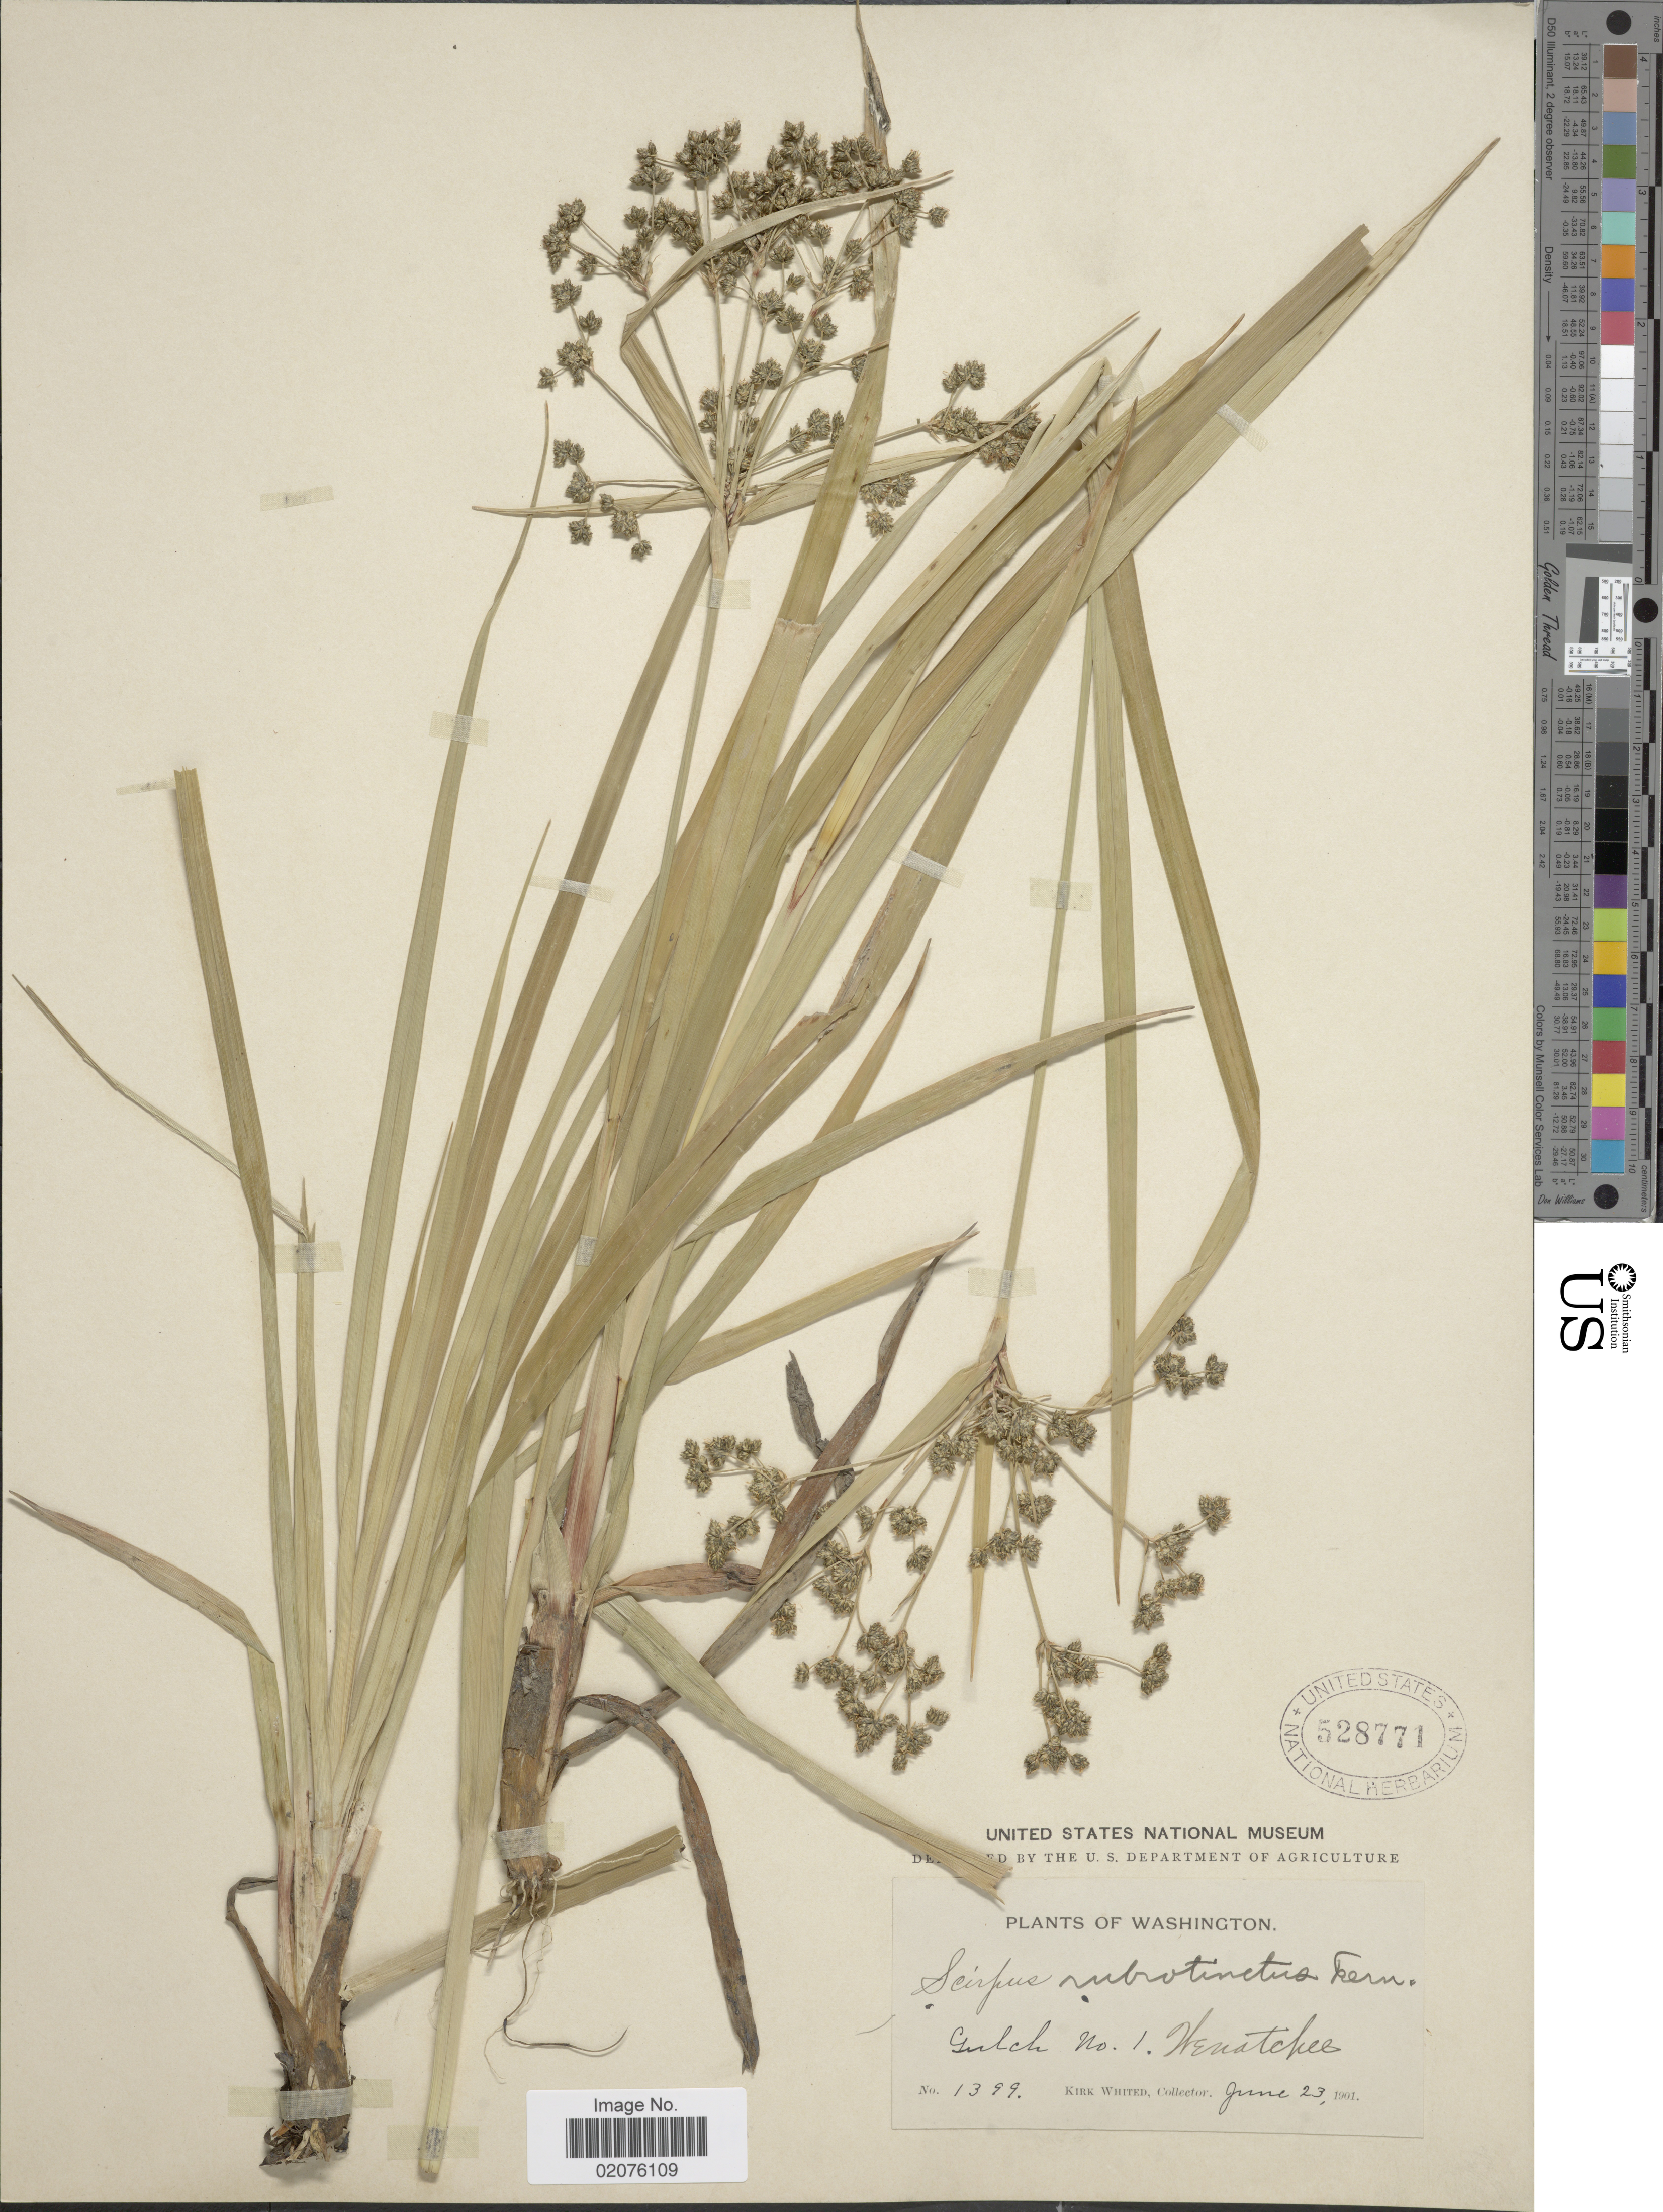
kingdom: Plantae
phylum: Tracheophyta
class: Liliopsida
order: Poales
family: Cyperaceae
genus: Scirpus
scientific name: Scirpus microcarpus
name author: J. Presl & C. Presl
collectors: K. Whited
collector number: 1399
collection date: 1901-06-23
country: United States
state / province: Washington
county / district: Chelan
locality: Gulch No. 1, Wenatchee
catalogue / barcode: US 528771